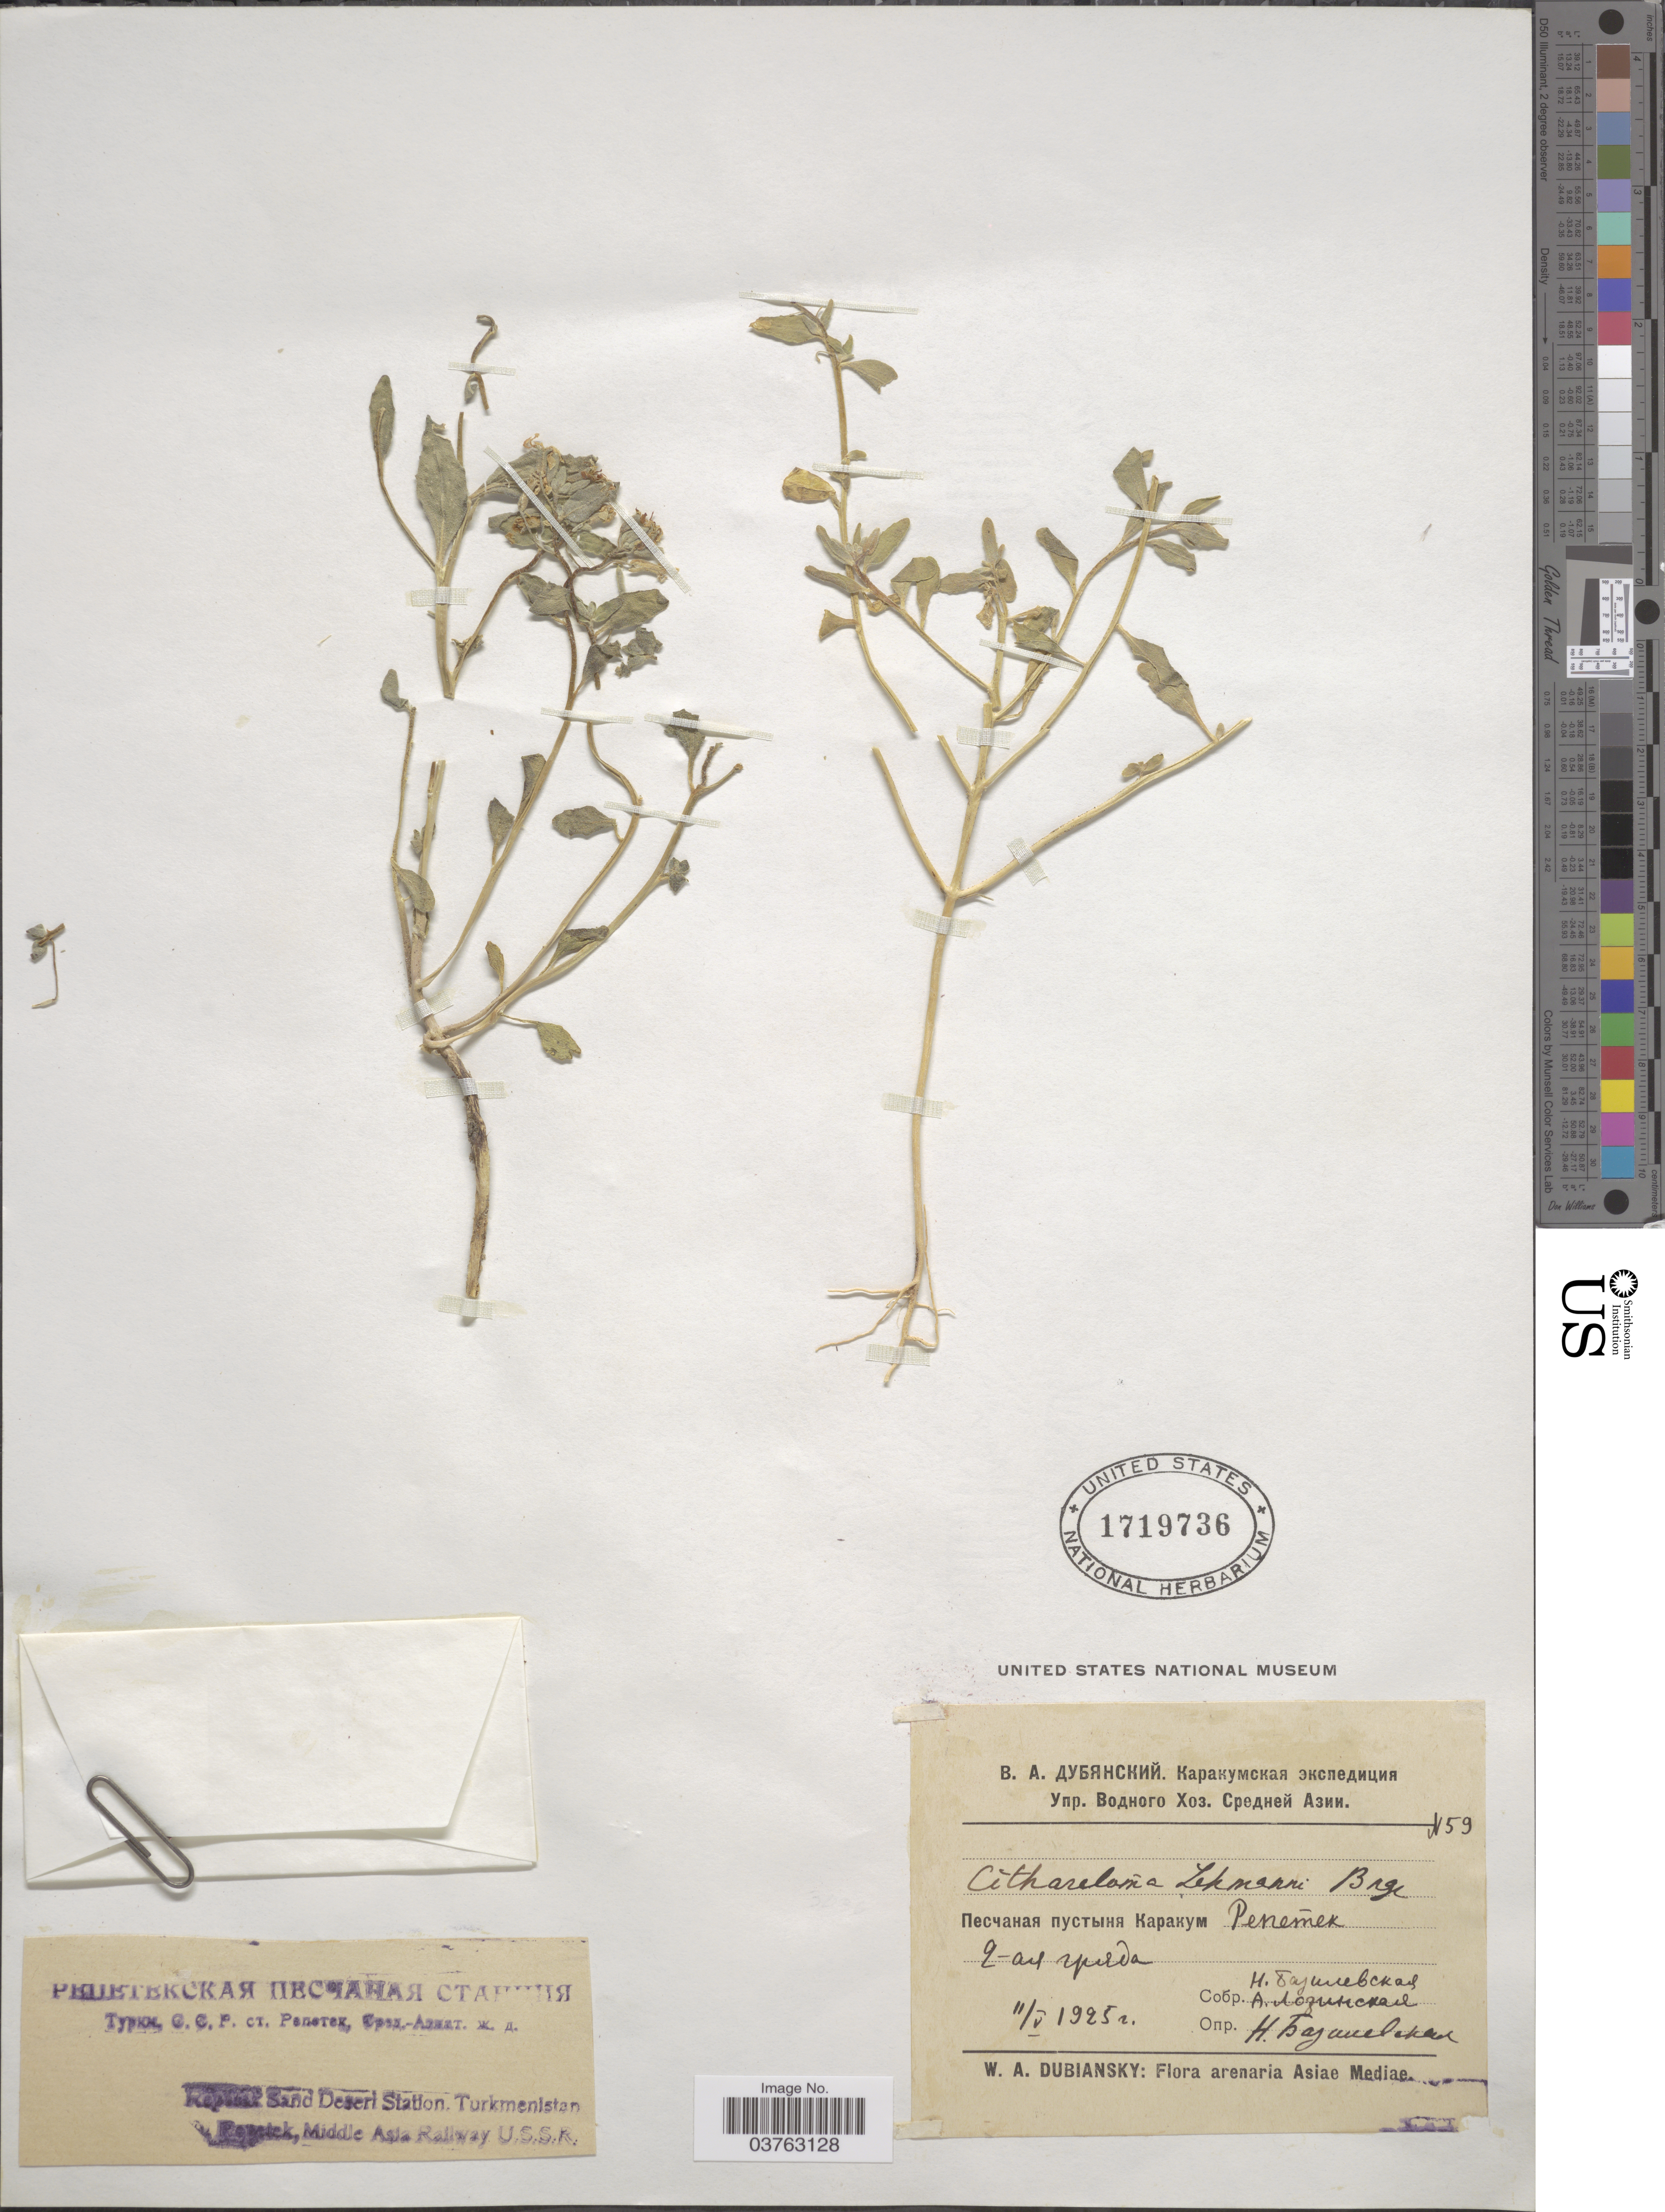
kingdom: Plantae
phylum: Tracheophyta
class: Magnoliopsida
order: Brassicales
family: Brassicaceae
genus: Cithareloma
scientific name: Cithareloma lehmannii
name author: Bunge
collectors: N. Bazilevskaya & A. Lozinskaya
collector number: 59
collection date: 1925-05-11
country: Turkmenistan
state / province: Lebap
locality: Repetek, Karakum Desert.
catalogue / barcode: US 1719736